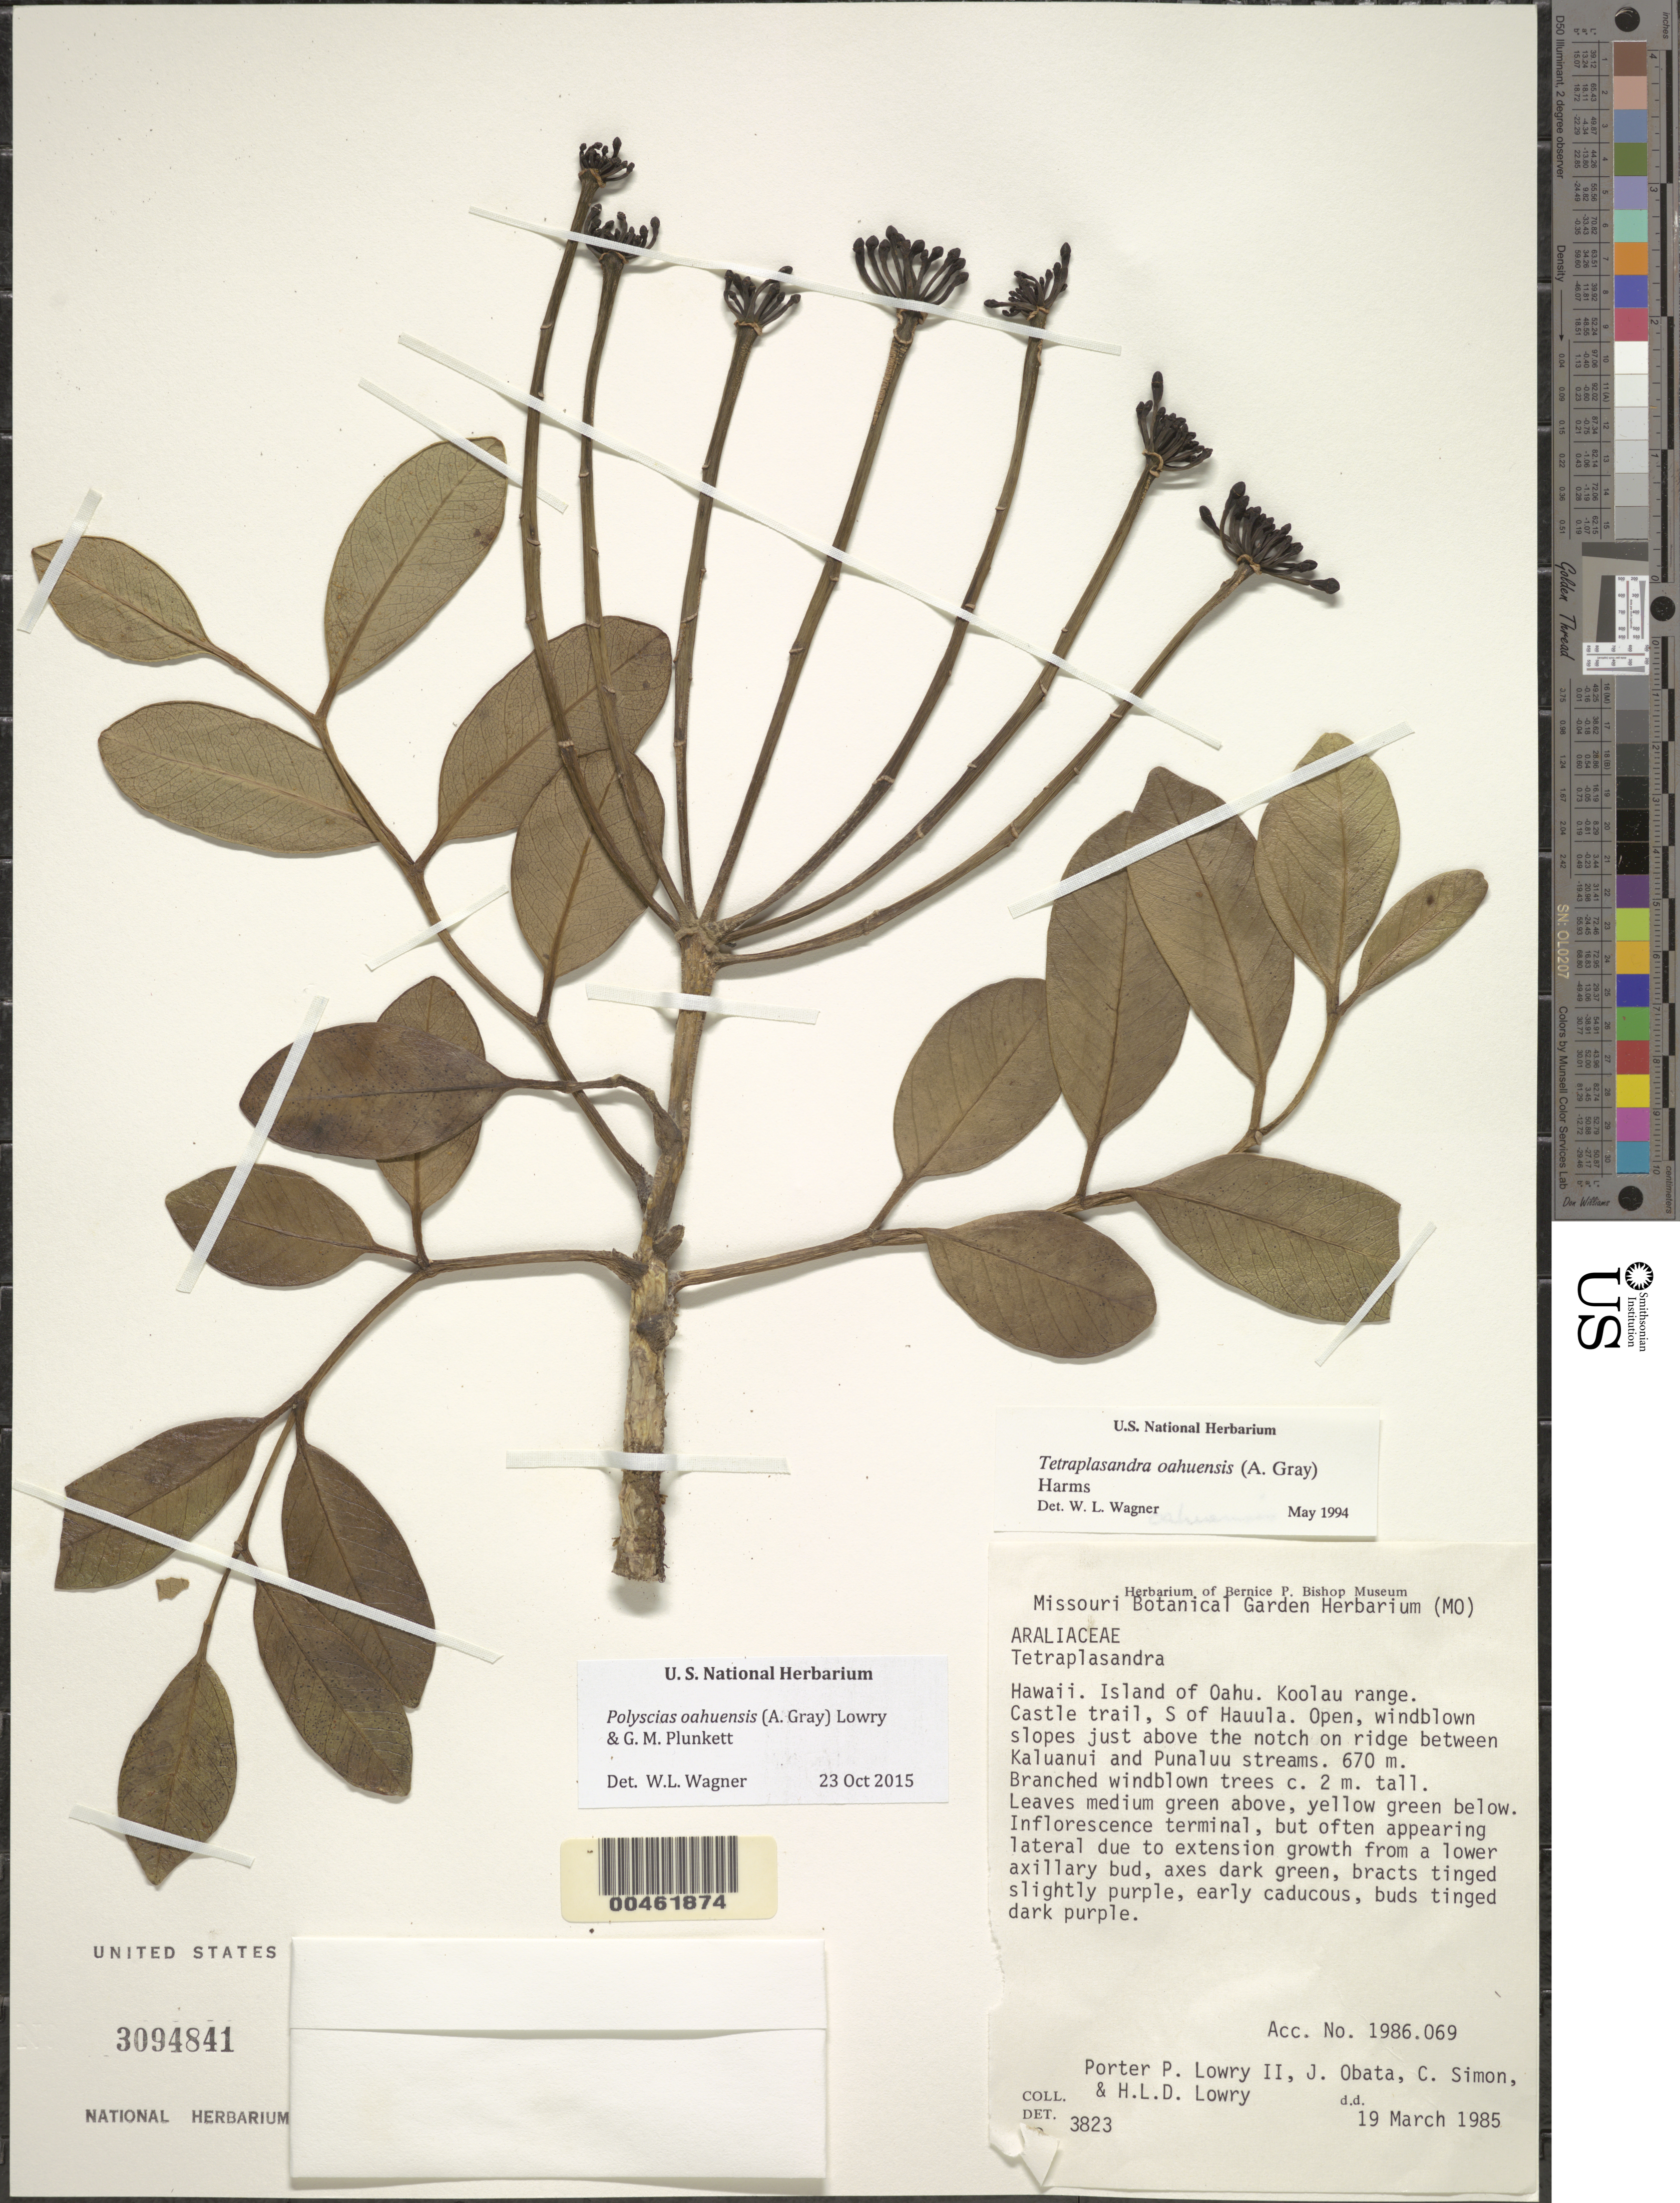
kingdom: Plantae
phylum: Tracheophyta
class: Magnoliopsida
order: Apiales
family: Araliaceae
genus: Polyscias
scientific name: Polyscias oahuensis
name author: (A. Gray) Lowry & G. M. Plunkett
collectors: P. P. Lowry, J. Obata, C. Simon & H. Lowry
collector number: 3823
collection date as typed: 19 Mar 1985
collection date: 1985-03-19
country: United States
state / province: Hawaii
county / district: Honolulu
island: Oahu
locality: Koolau Range, Castle Trail, S of Hauula, slopes just above the notch on ridge between Kaluanui and Punaluu streams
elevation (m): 670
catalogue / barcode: US 3094841